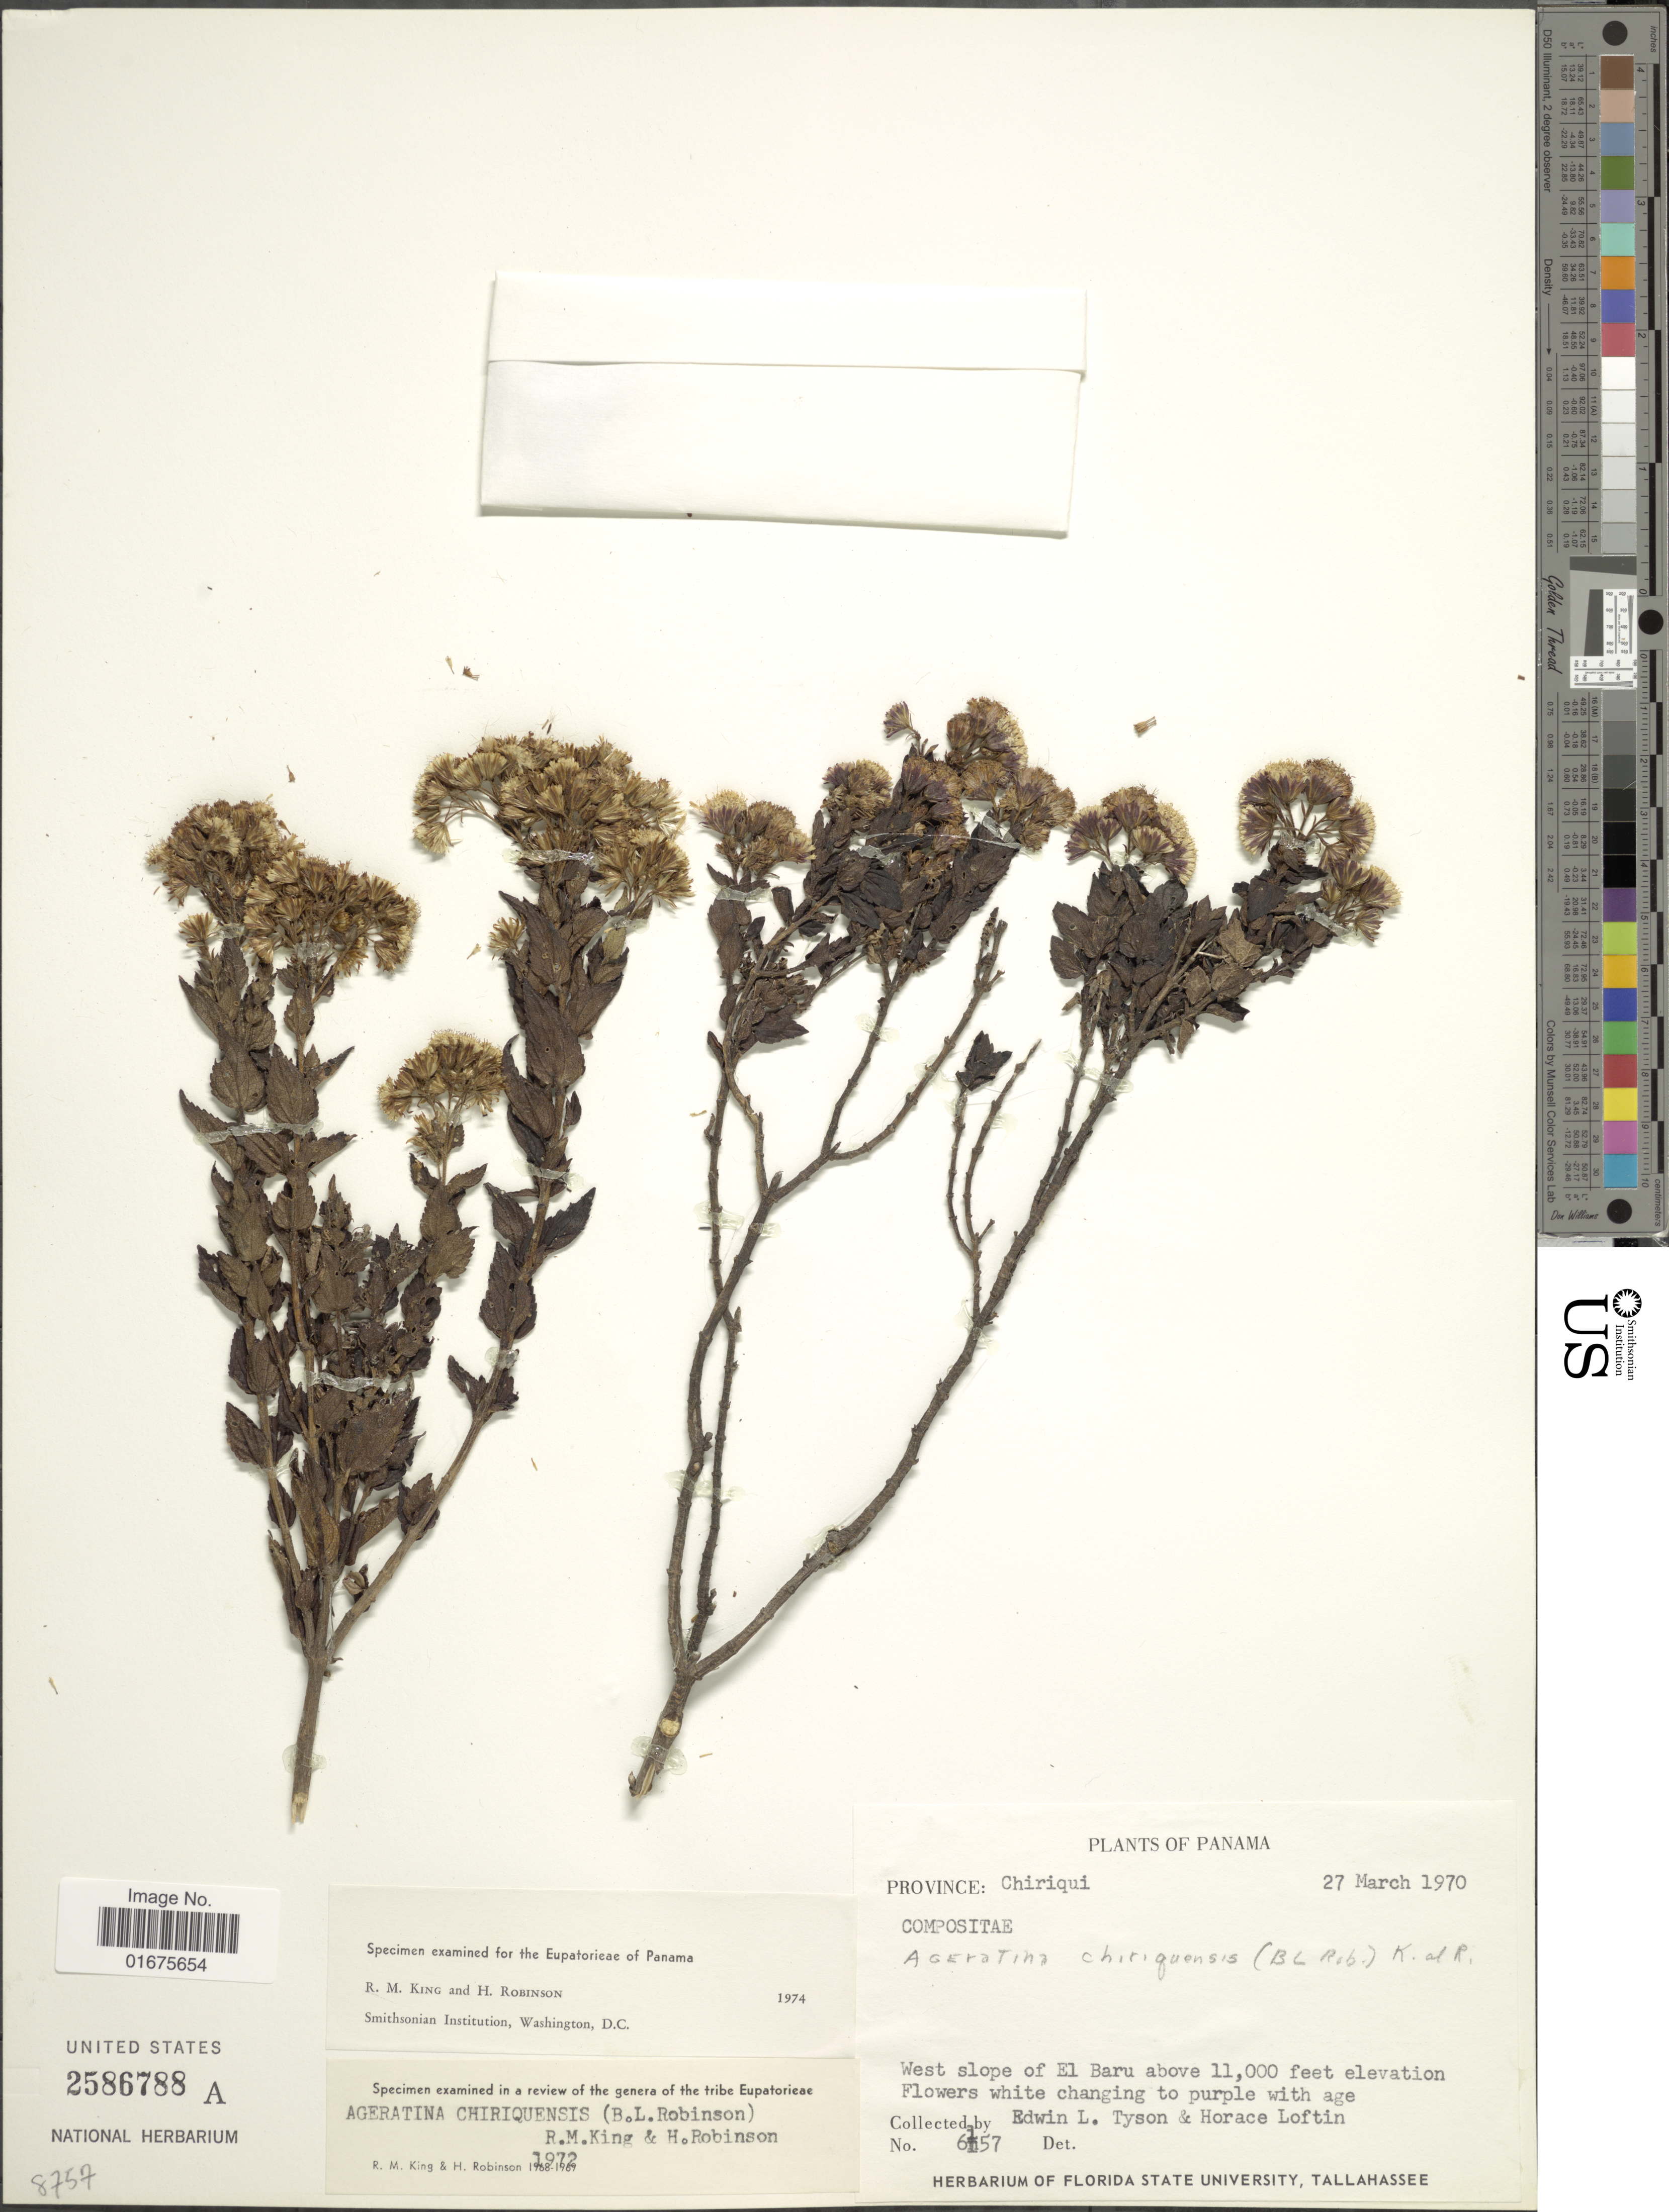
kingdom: Plantae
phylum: Tracheophyta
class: Magnoliopsida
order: Asterales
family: Asteraceae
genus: Ageratina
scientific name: Ageratina chiriquensis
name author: (B.L. Rob.) R.M. King & H. Rob.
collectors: E. L. Tyson & H. Loftin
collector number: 6157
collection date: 1970-03-27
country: Panama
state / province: Chiriqui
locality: West slope of El Baru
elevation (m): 3353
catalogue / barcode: US 2586788A